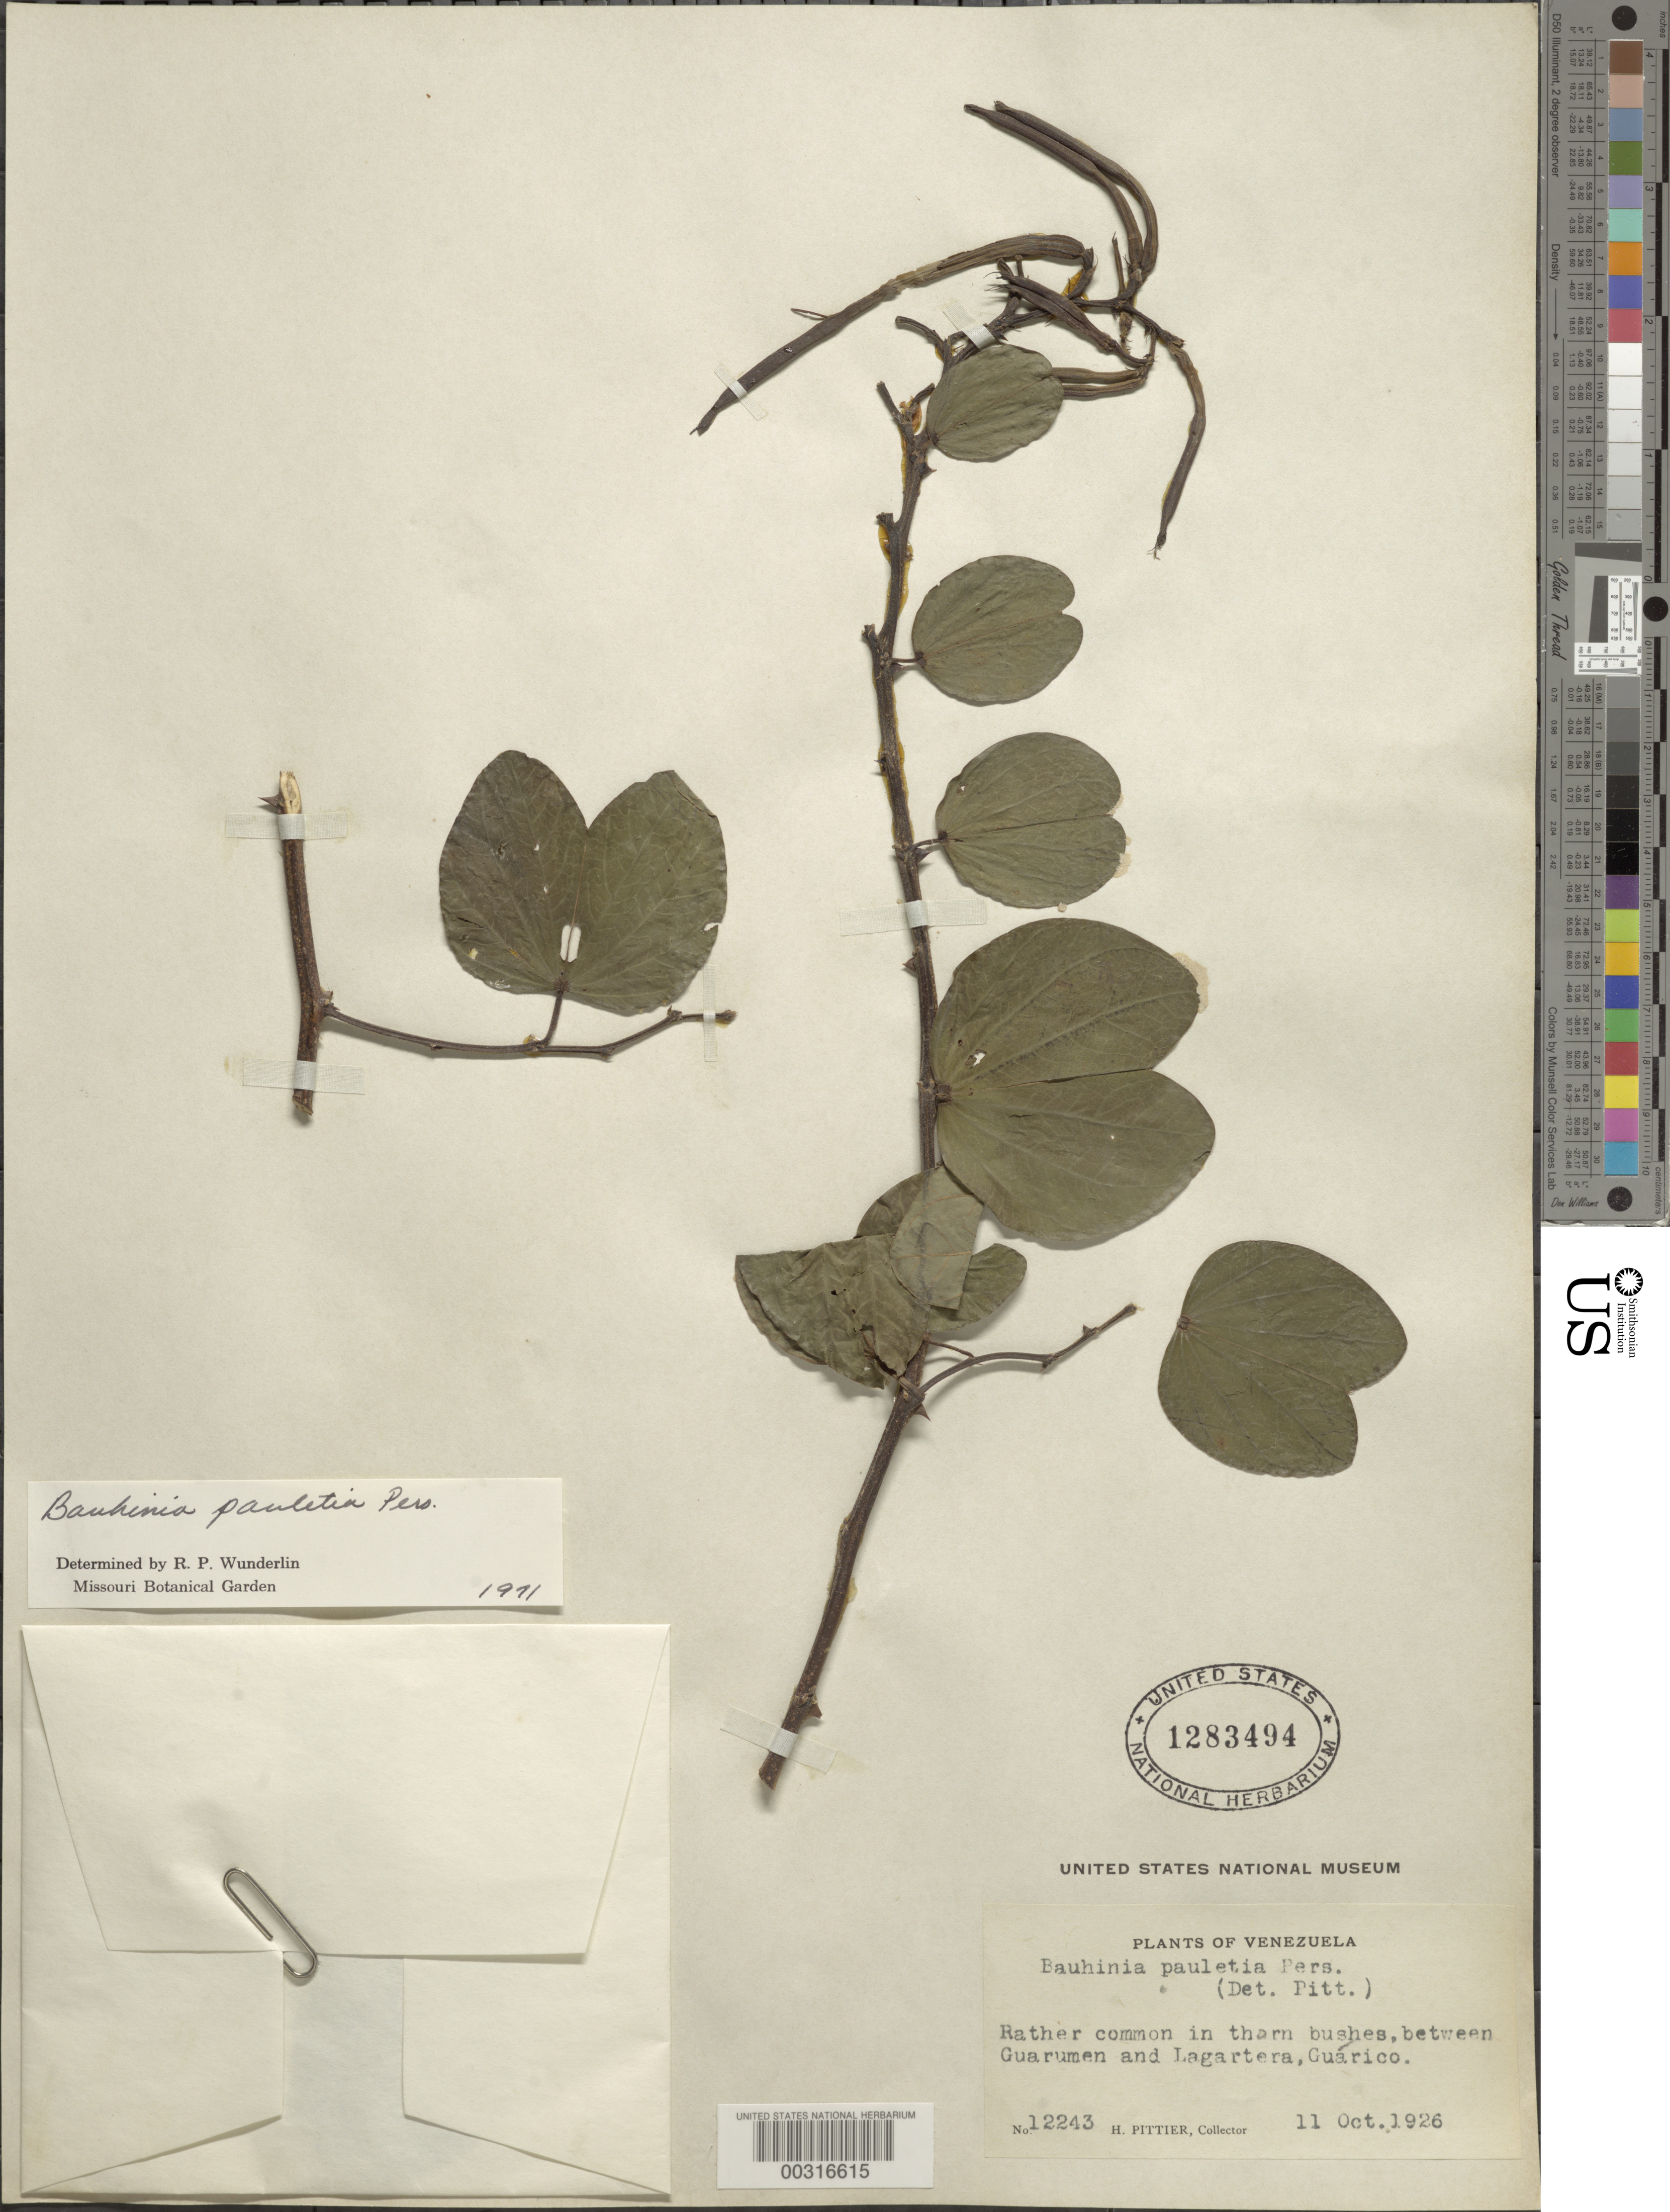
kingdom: Plantae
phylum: Tracheophyta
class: Magnoliopsida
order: Fabales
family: Fabaceae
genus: Bauhinia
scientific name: Bauhinia pauletia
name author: Pers.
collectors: H. F. Pittier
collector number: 12243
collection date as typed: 11 Oct 1926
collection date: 1926-10-11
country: Venezuela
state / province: Guárico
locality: Between guarumen and lagartera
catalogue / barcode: US 1283494